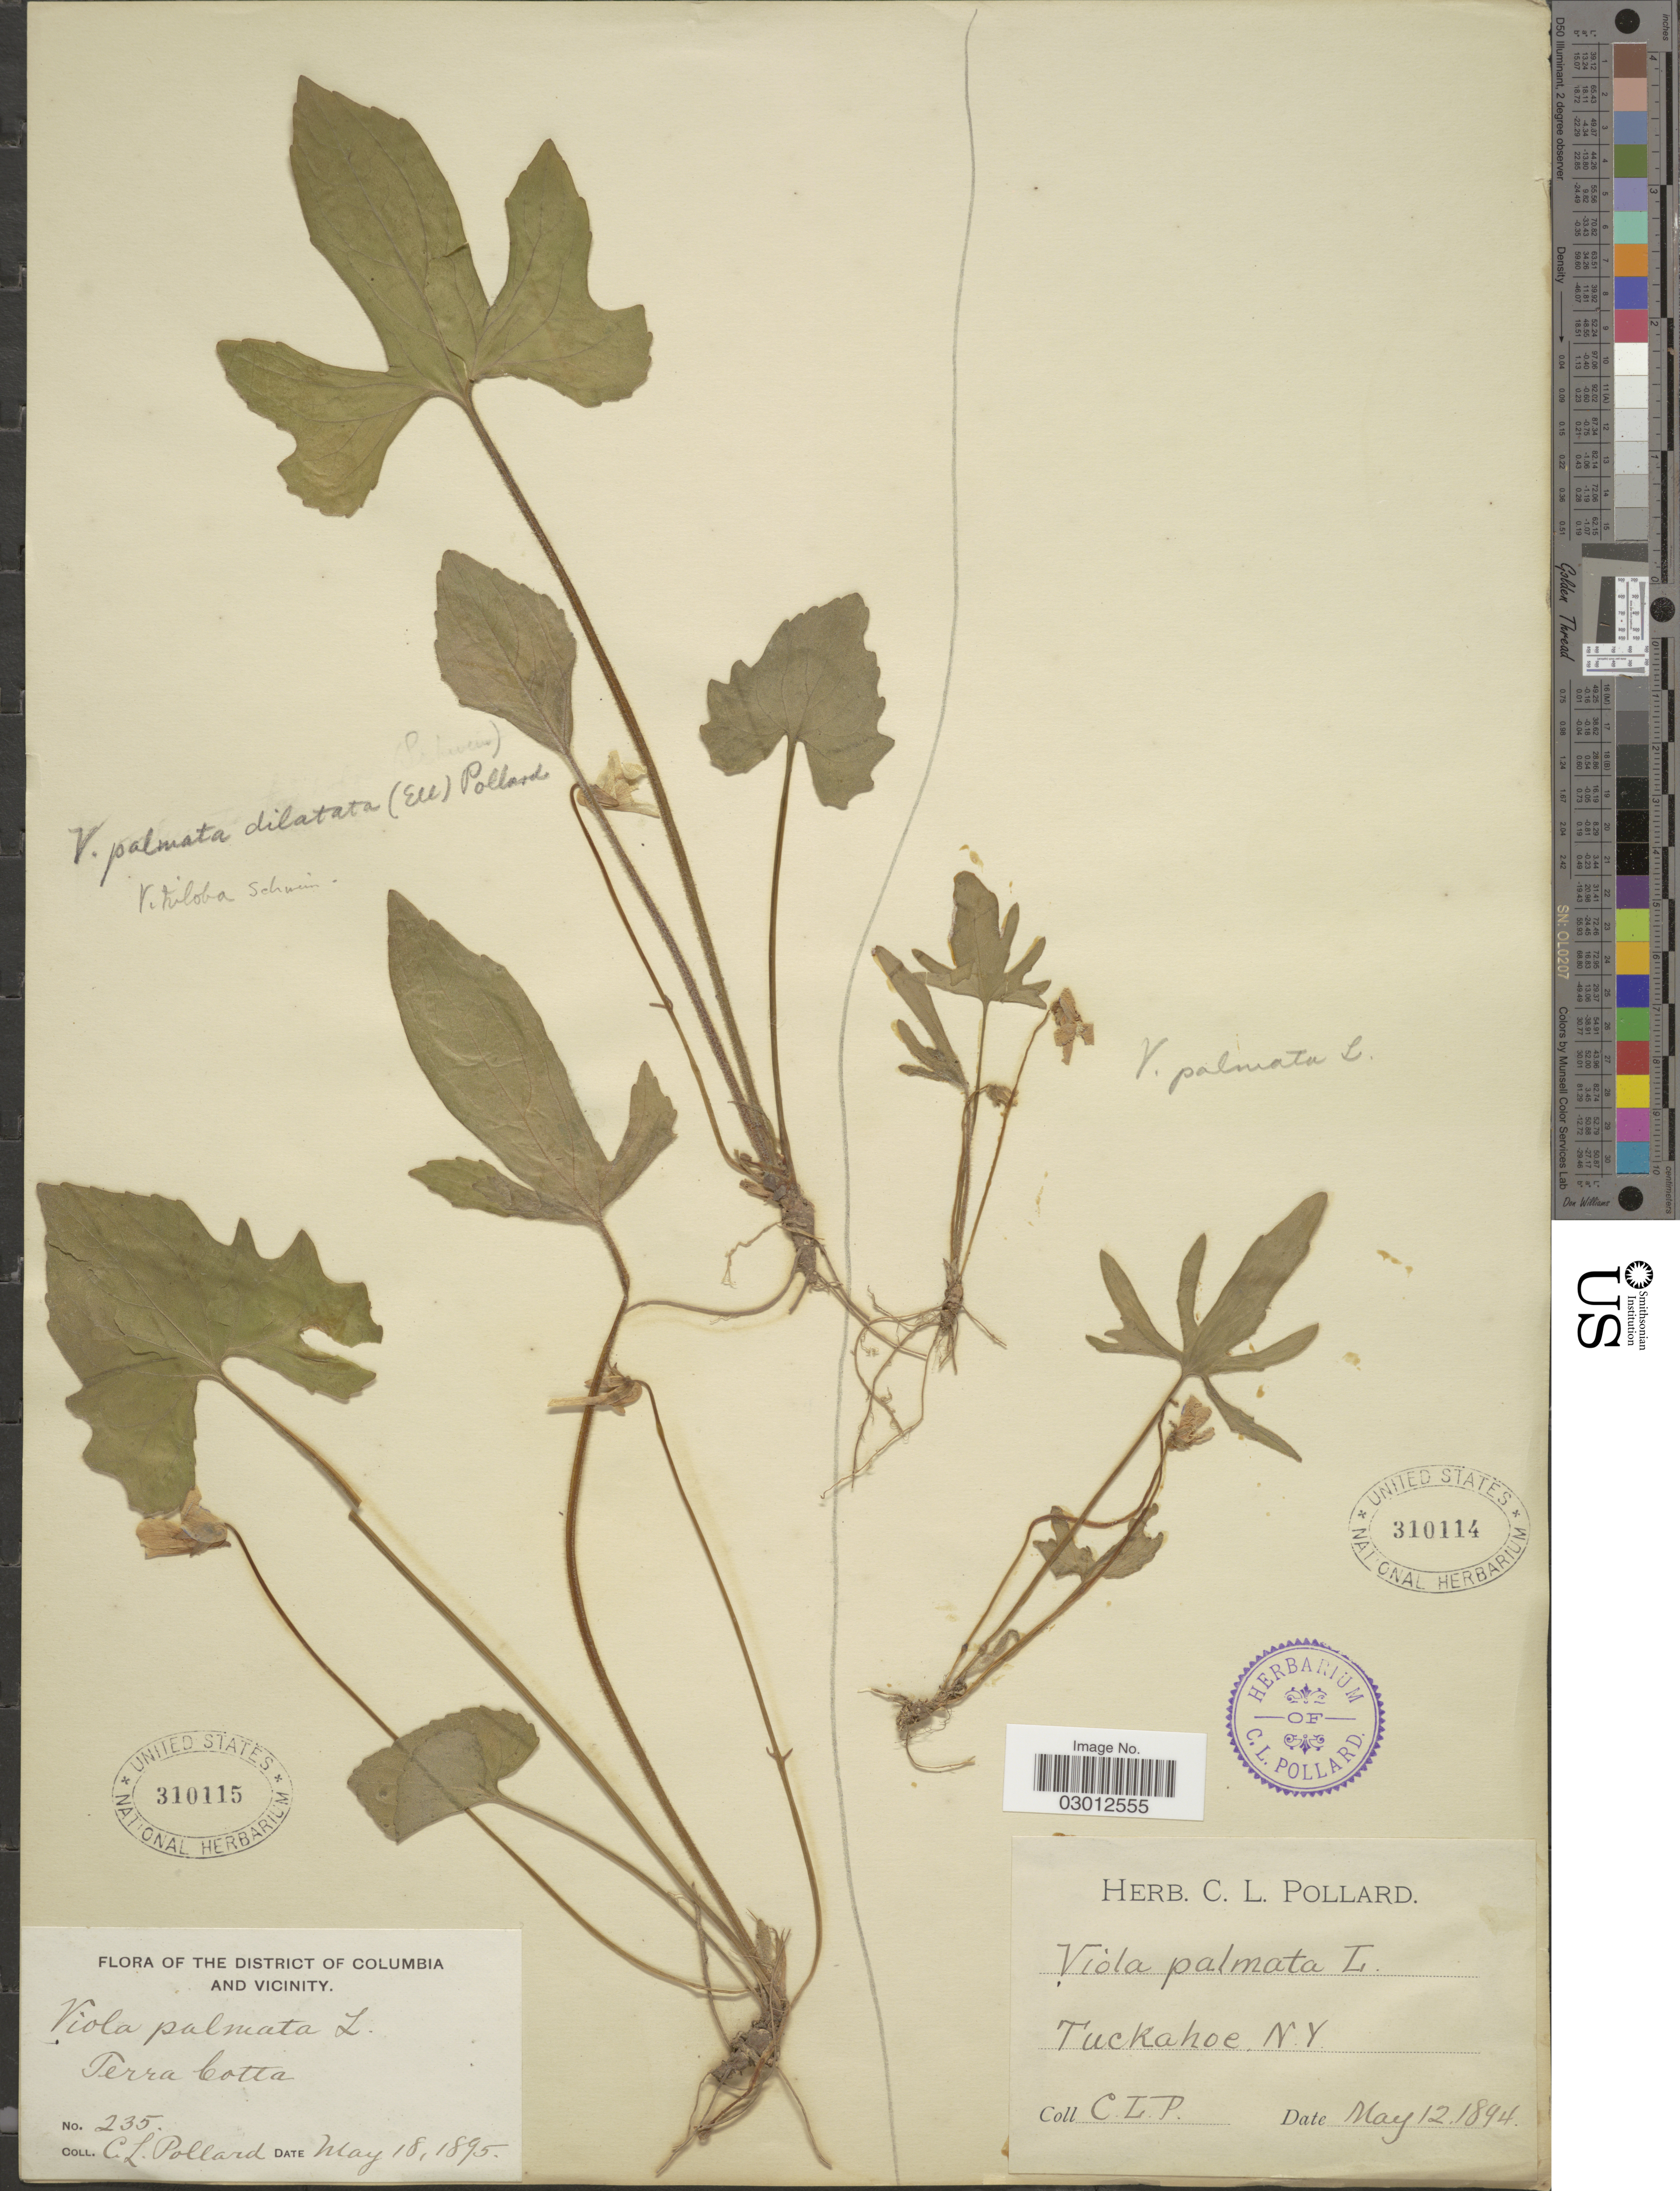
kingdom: Plantae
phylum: Tracheophyta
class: Magnoliopsida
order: Malpighiales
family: Violaceae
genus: Viola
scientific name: Viola palmata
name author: L.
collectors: C. L. Pollard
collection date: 1894-05-12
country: United States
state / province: New York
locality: Tuckahoe.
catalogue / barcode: US 310114